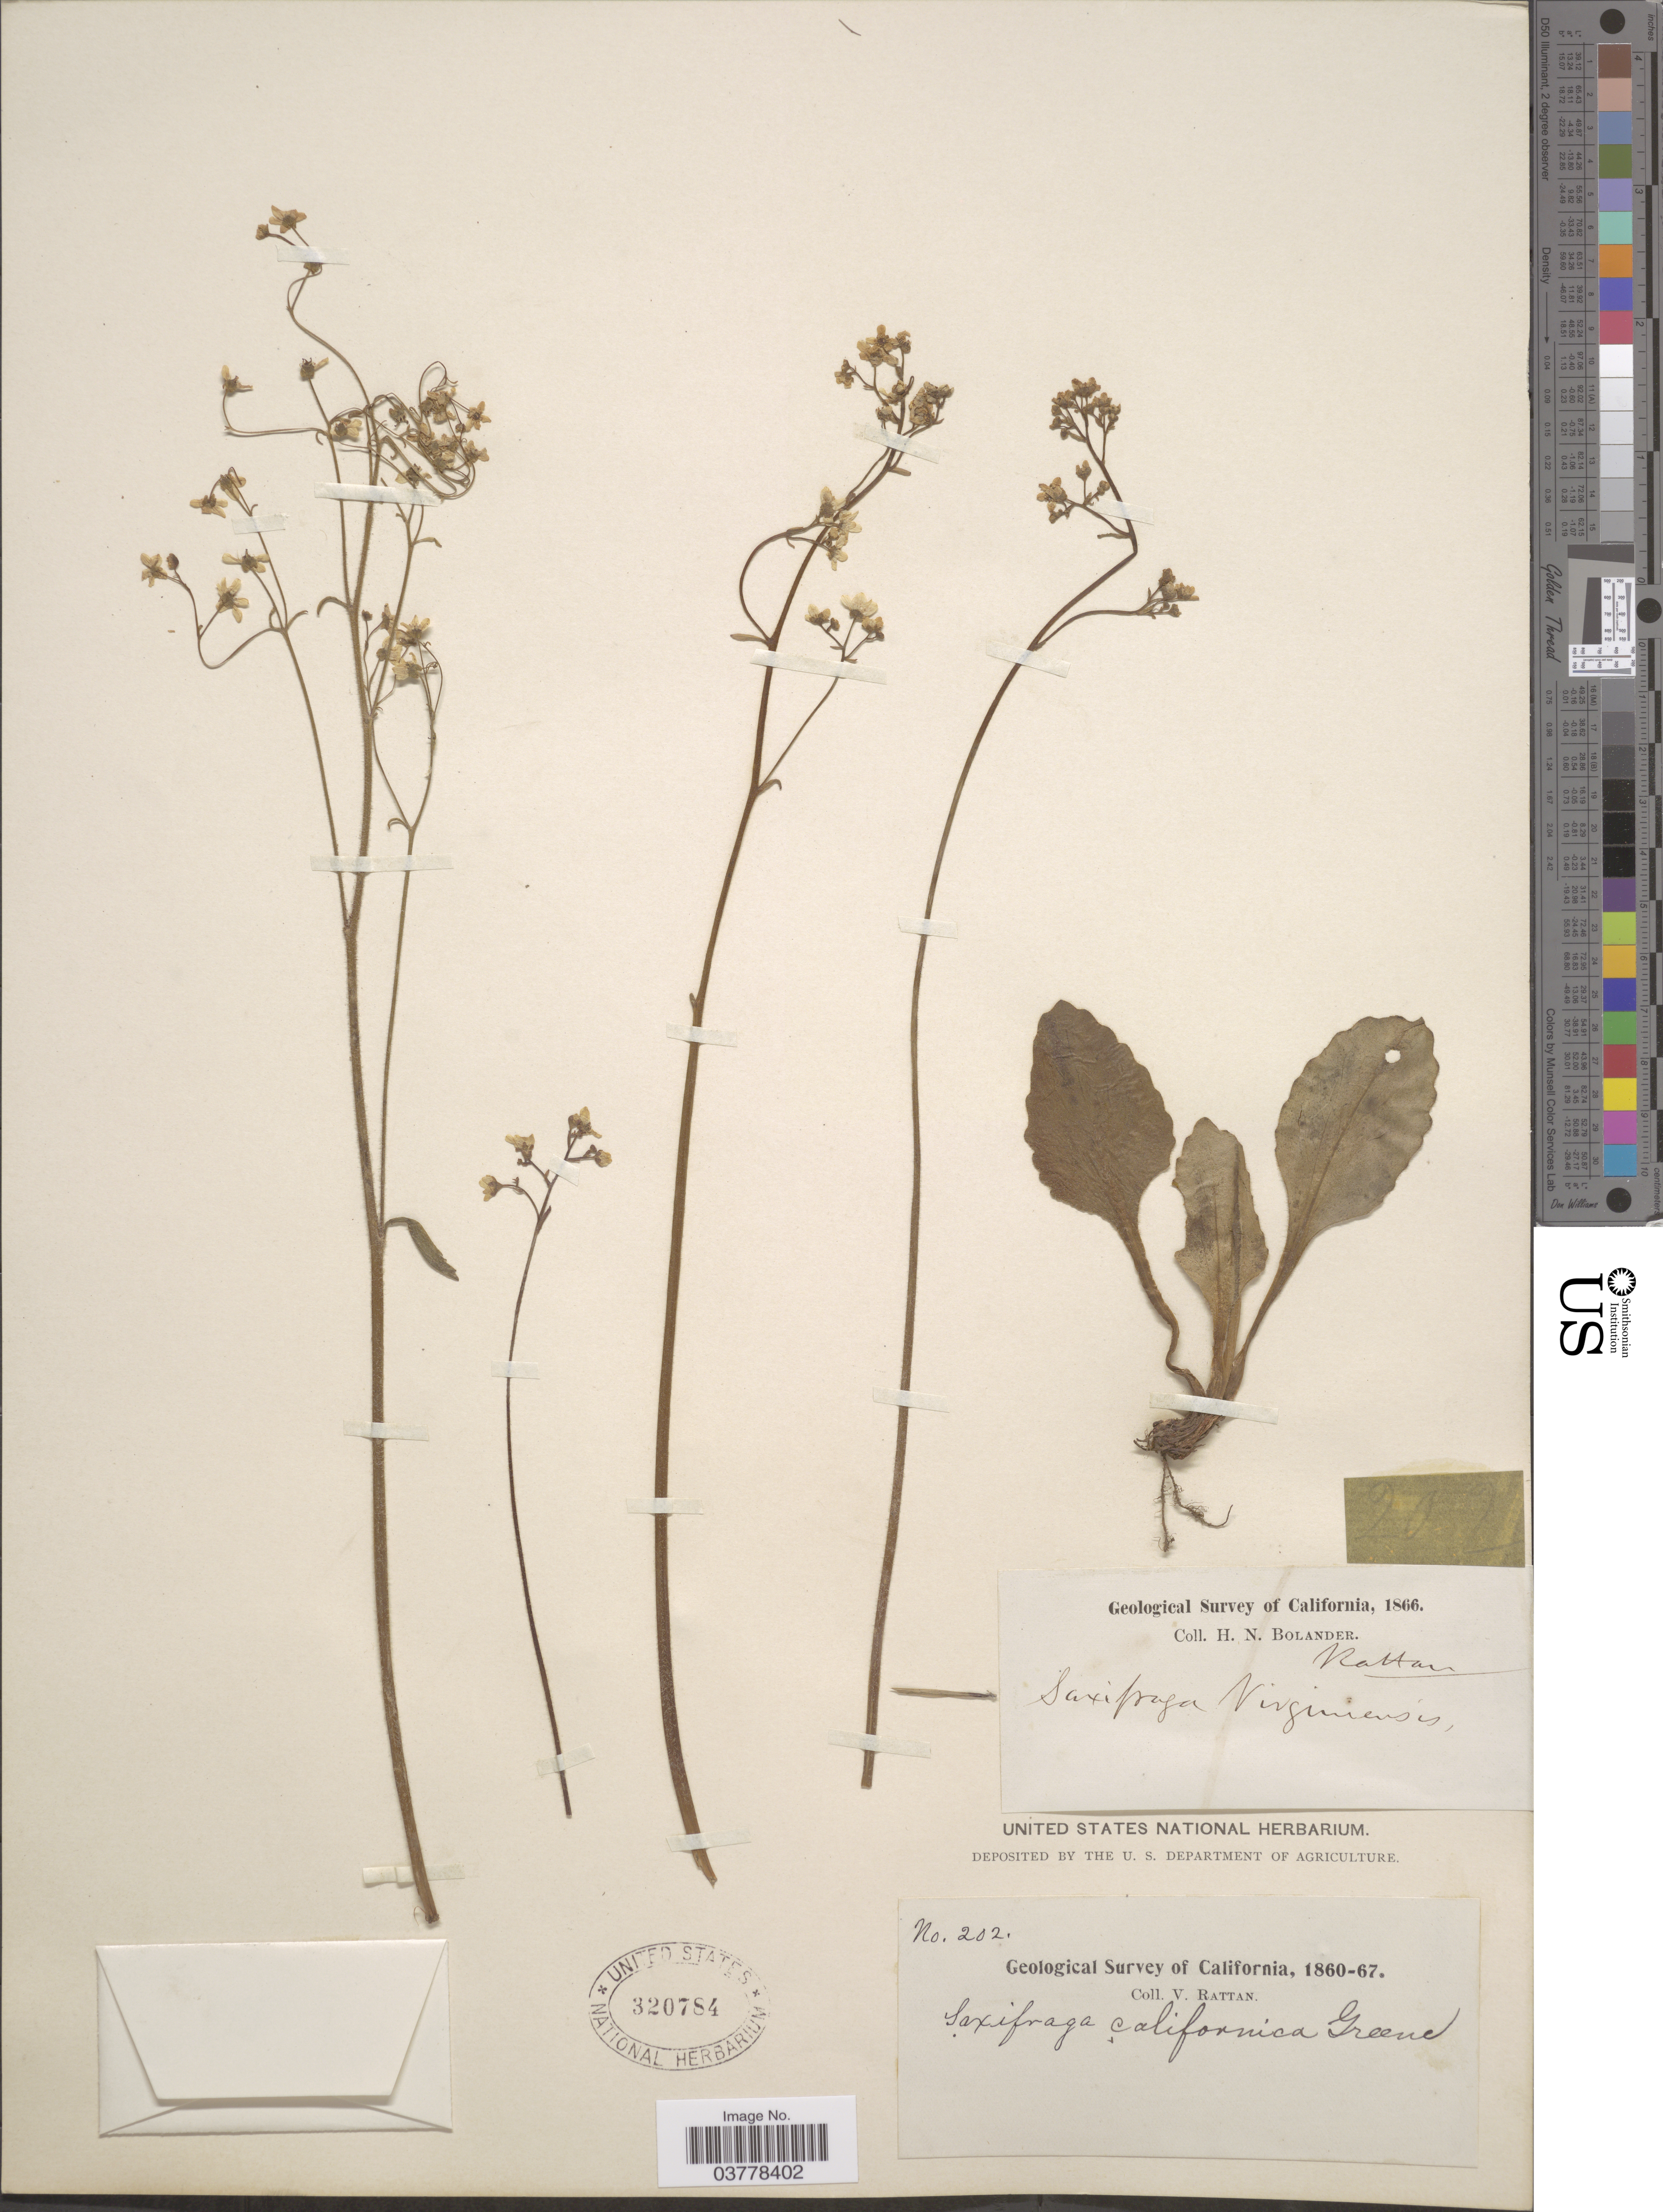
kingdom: Plantae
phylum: Tracheophyta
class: Magnoliopsida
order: Saxifragales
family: Saxifragaceae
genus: Micranthes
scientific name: Micranthes californica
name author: (Greene) Small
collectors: V. Rattan & H. Bolander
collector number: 202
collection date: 1866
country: United States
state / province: California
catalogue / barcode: US 320784